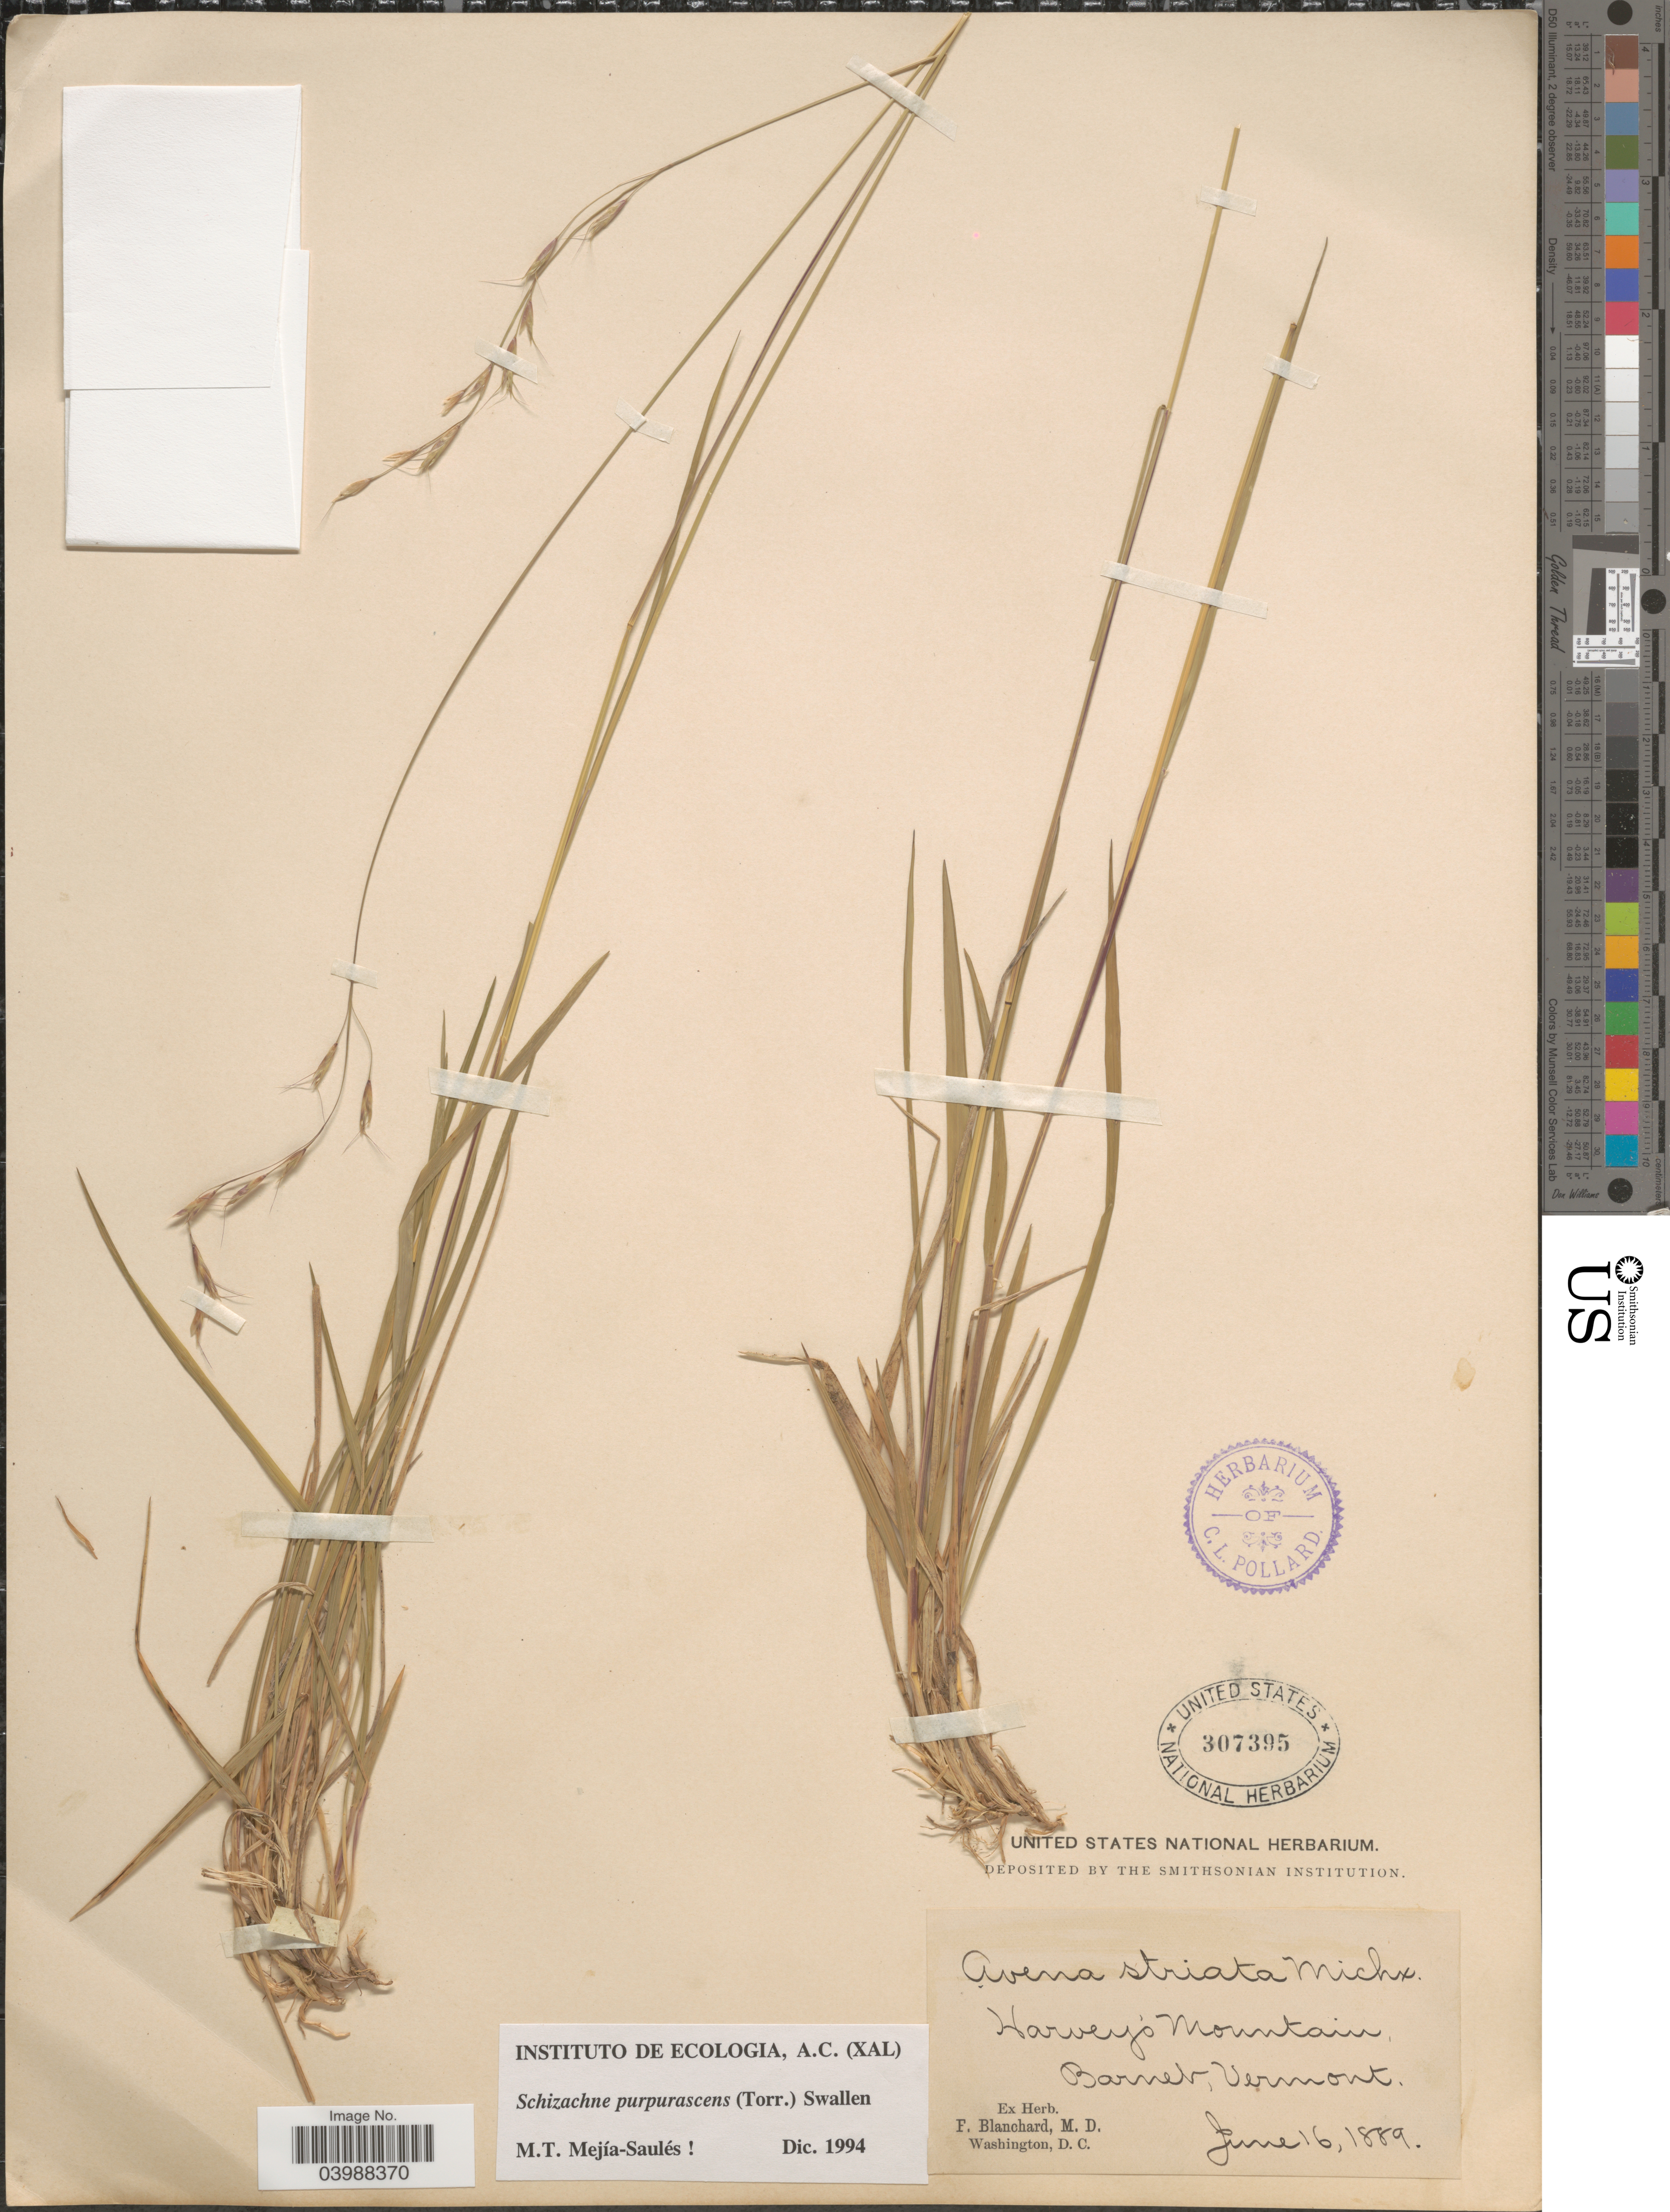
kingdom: Plantae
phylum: Tracheophyta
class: Liliopsida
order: Poales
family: Poaceae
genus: Schizachne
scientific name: Schizachne purpurascens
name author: (Torr.) Swallen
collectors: ex herb. F. Blanchard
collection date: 1889-06-16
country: United States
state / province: Vermont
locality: Harvey's Mountain Barnet.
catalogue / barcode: US 307395